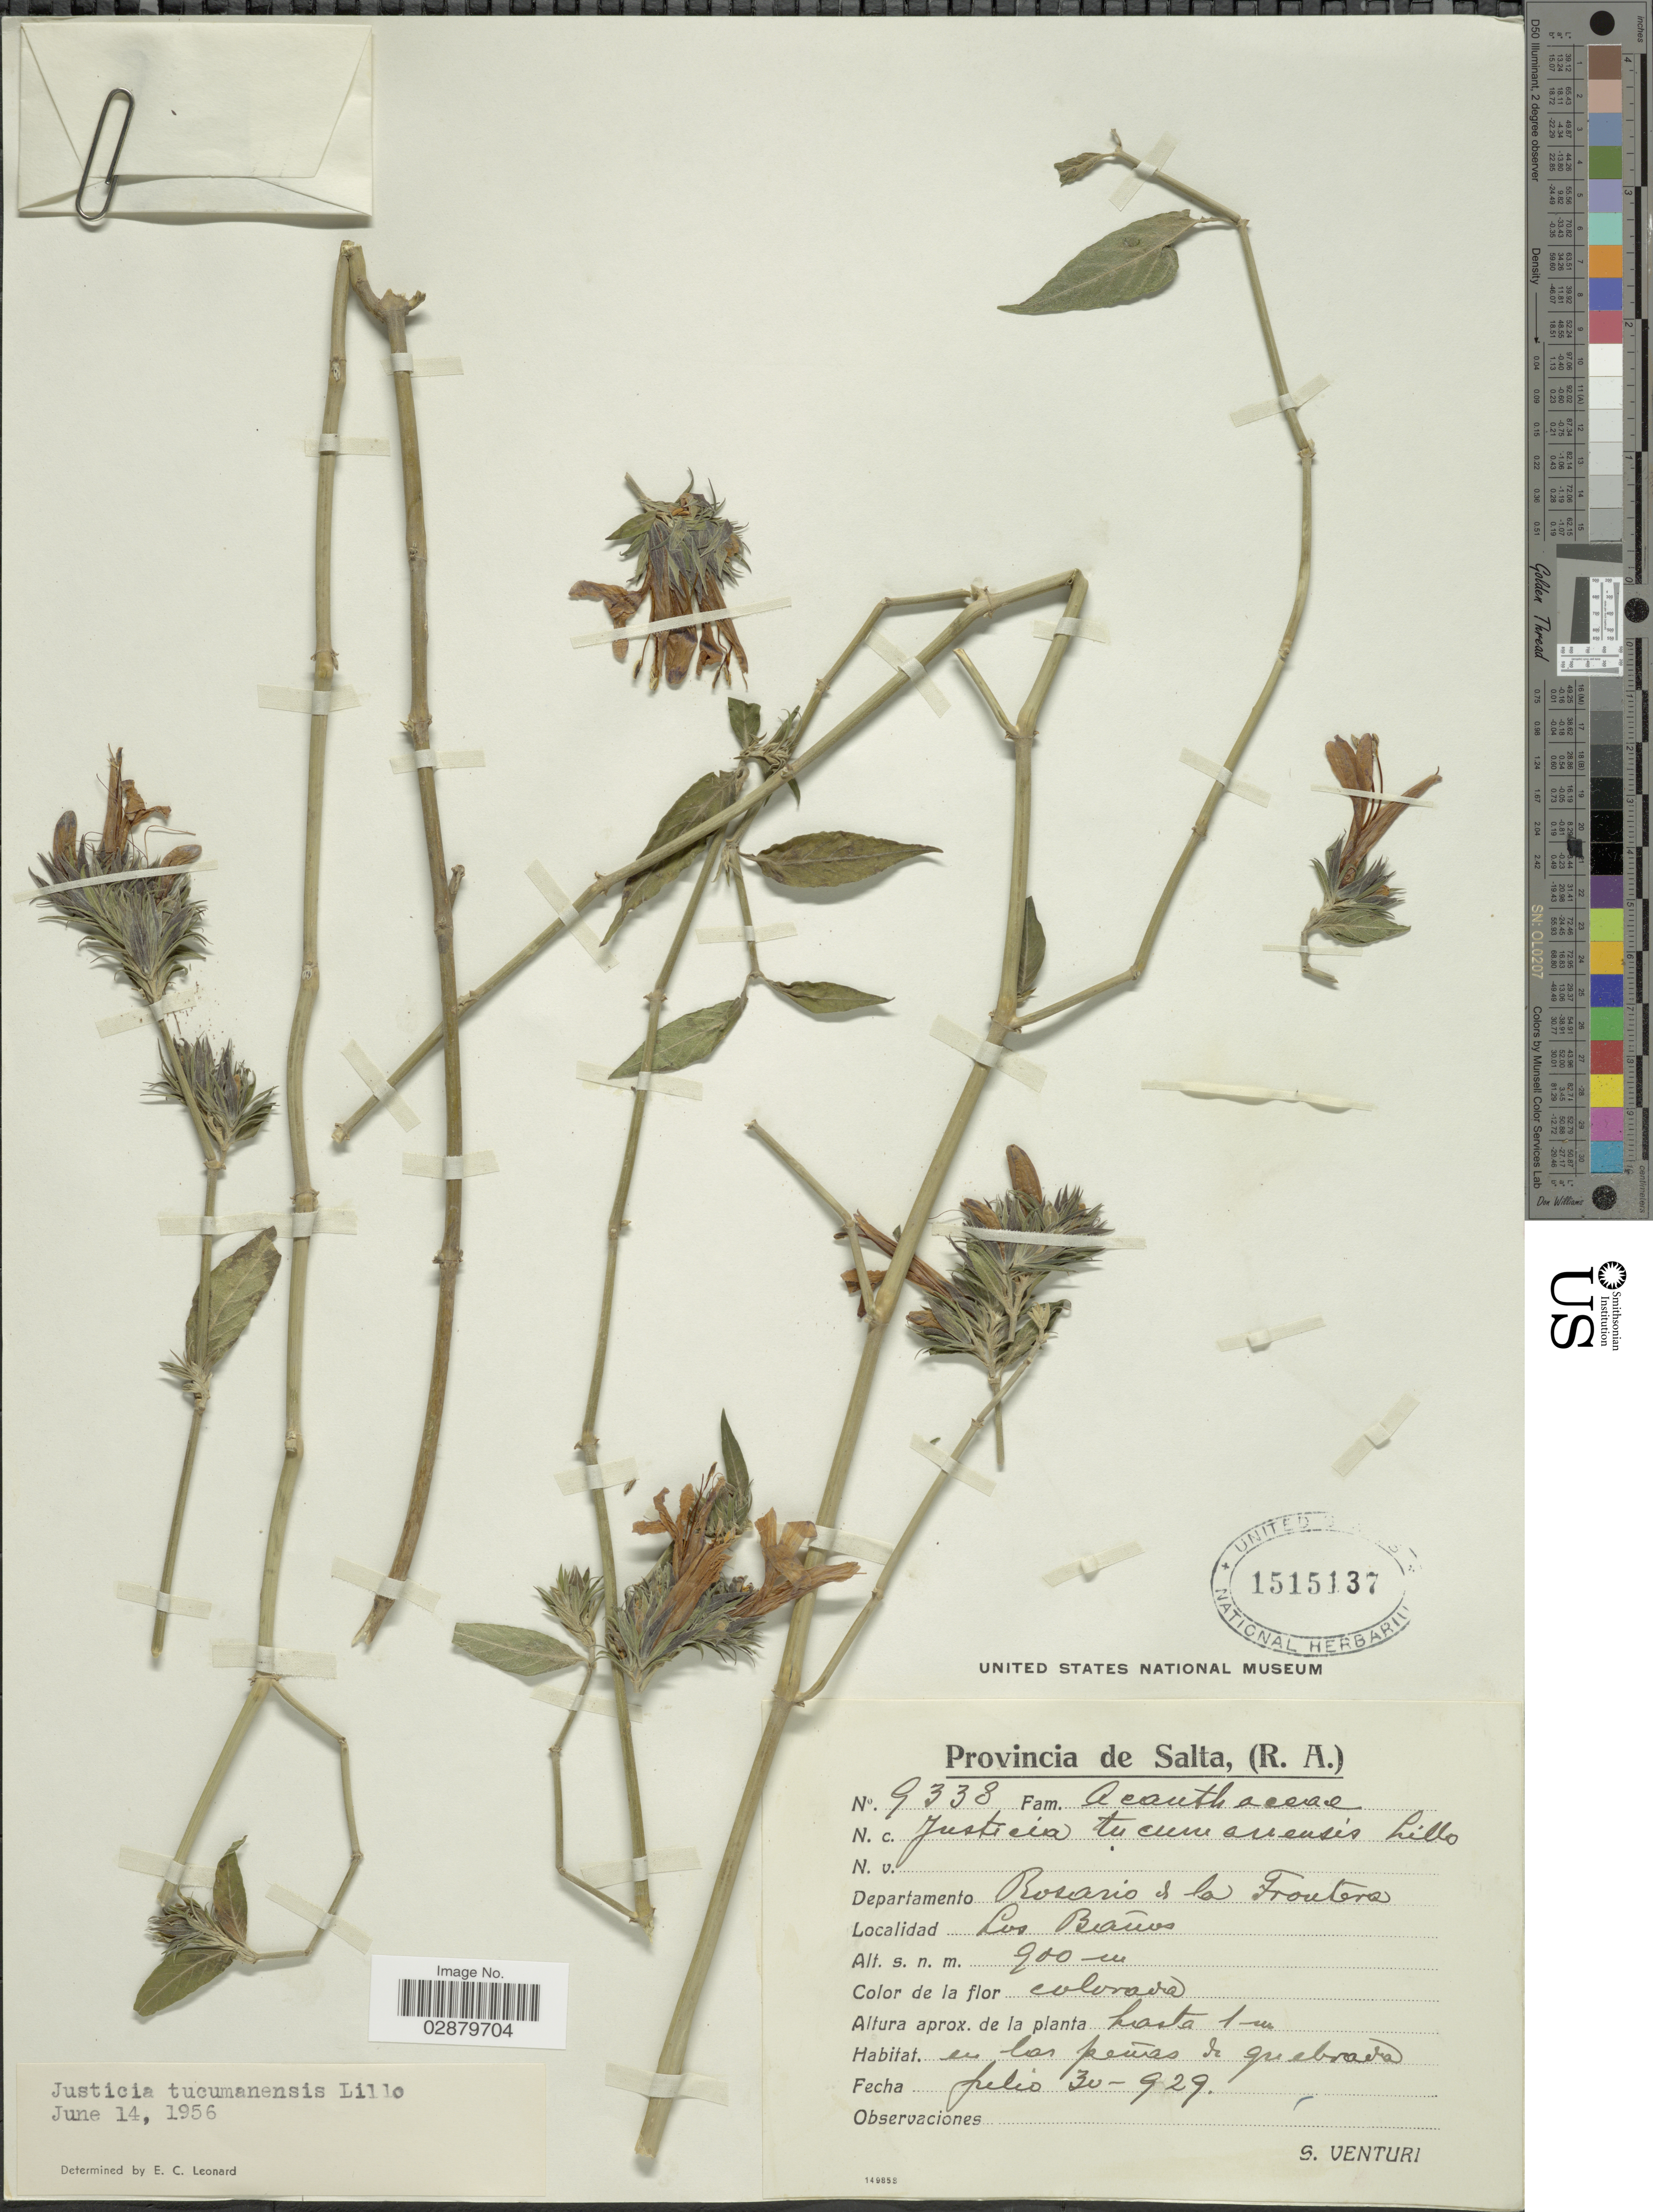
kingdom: Plantae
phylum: Tracheophyta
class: Magnoliopsida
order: Lamiales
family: Acanthaceae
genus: Justicia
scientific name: Justicia mandonii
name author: (Lindau) Wassh. & C. Ezcurra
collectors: S. Venturi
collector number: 9338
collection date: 1929-07-30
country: Argentina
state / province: Salta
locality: Departamento Rosario de la Frontera. Los Baños.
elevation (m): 900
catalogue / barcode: US 1515137